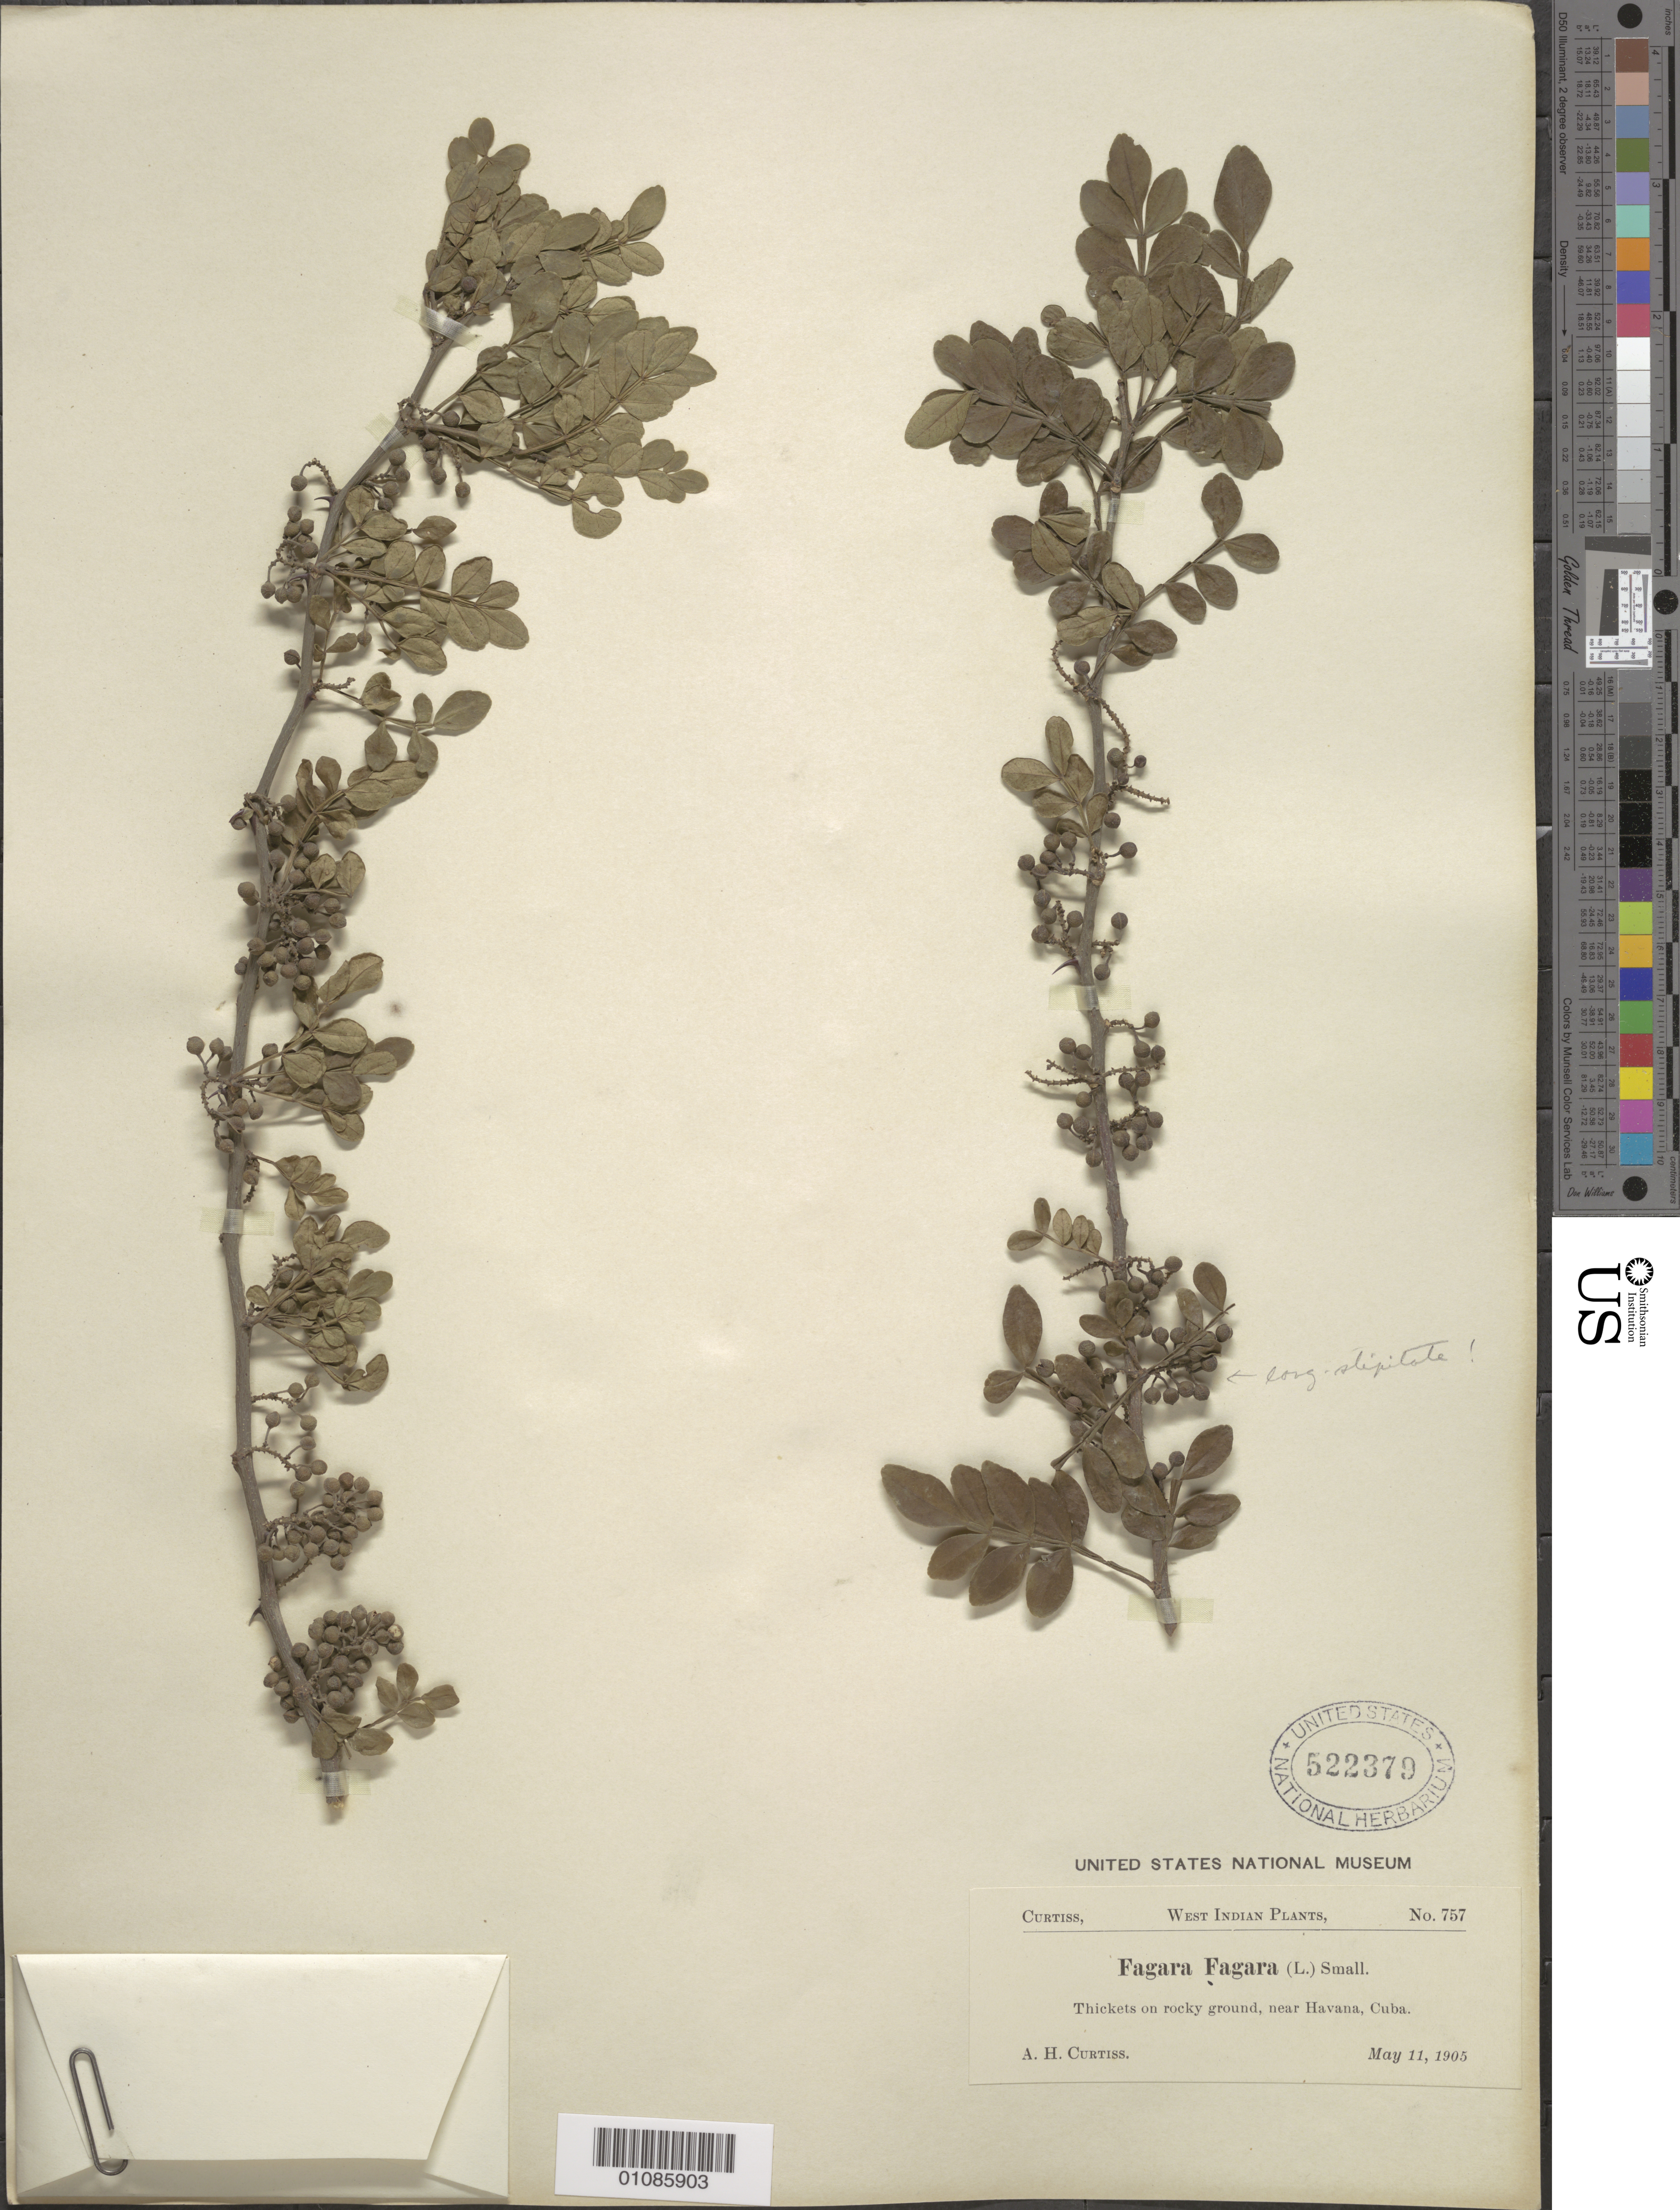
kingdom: Plantae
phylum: Tracheophyta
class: Magnoliopsida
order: Sapindales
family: Rutaceae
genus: Zanthoxylum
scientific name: Zanthoxylum fagara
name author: (L.) Sarg.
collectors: A. H. Curtiss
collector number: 757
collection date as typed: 11 May 1905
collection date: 1905-05-11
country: Cuba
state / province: La Habana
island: Cuba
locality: Thickets on rocky ground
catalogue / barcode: US 522279